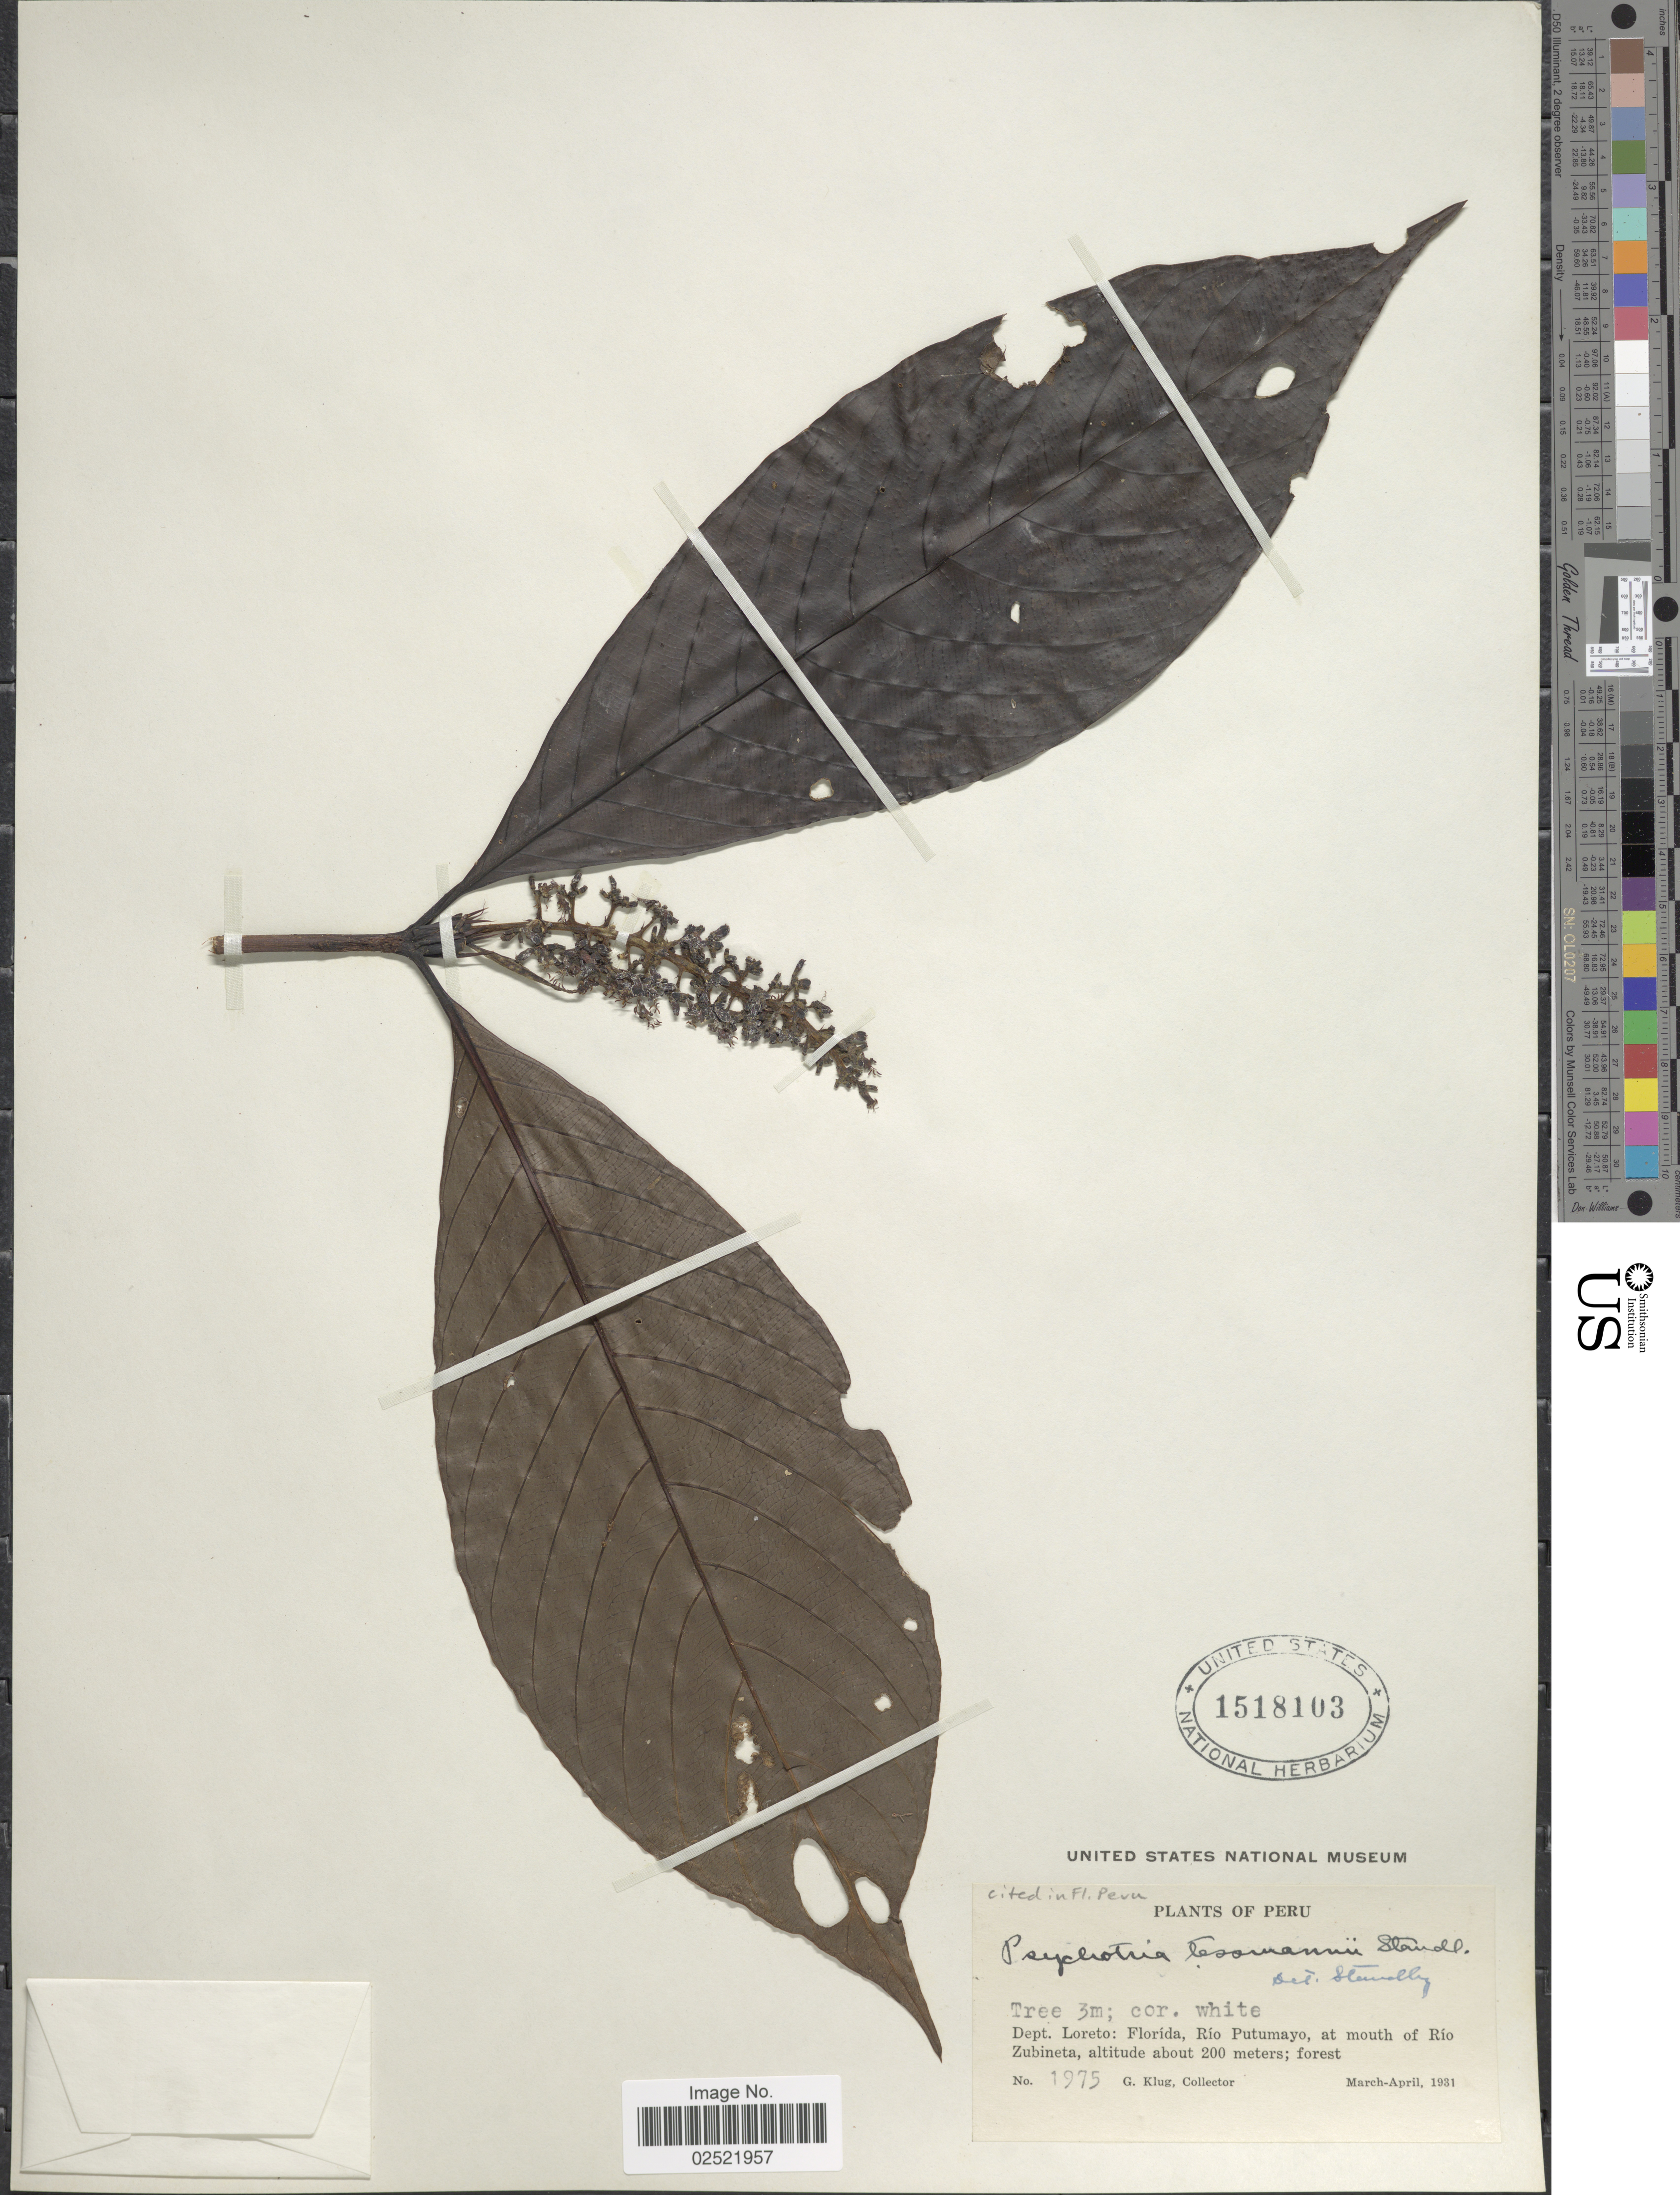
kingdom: Plantae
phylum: Tracheophyta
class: Magnoliopsida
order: Gentianales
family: Rubiaceae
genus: Psychotria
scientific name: Psychotria tessmannii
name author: Standl.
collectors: G. Klug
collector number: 1975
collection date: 1931-03/1931-04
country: Peru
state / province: Loreto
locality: Florida, Rio Putumayo, at mouth of Rio Zubineta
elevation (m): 200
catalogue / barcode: US 1518103